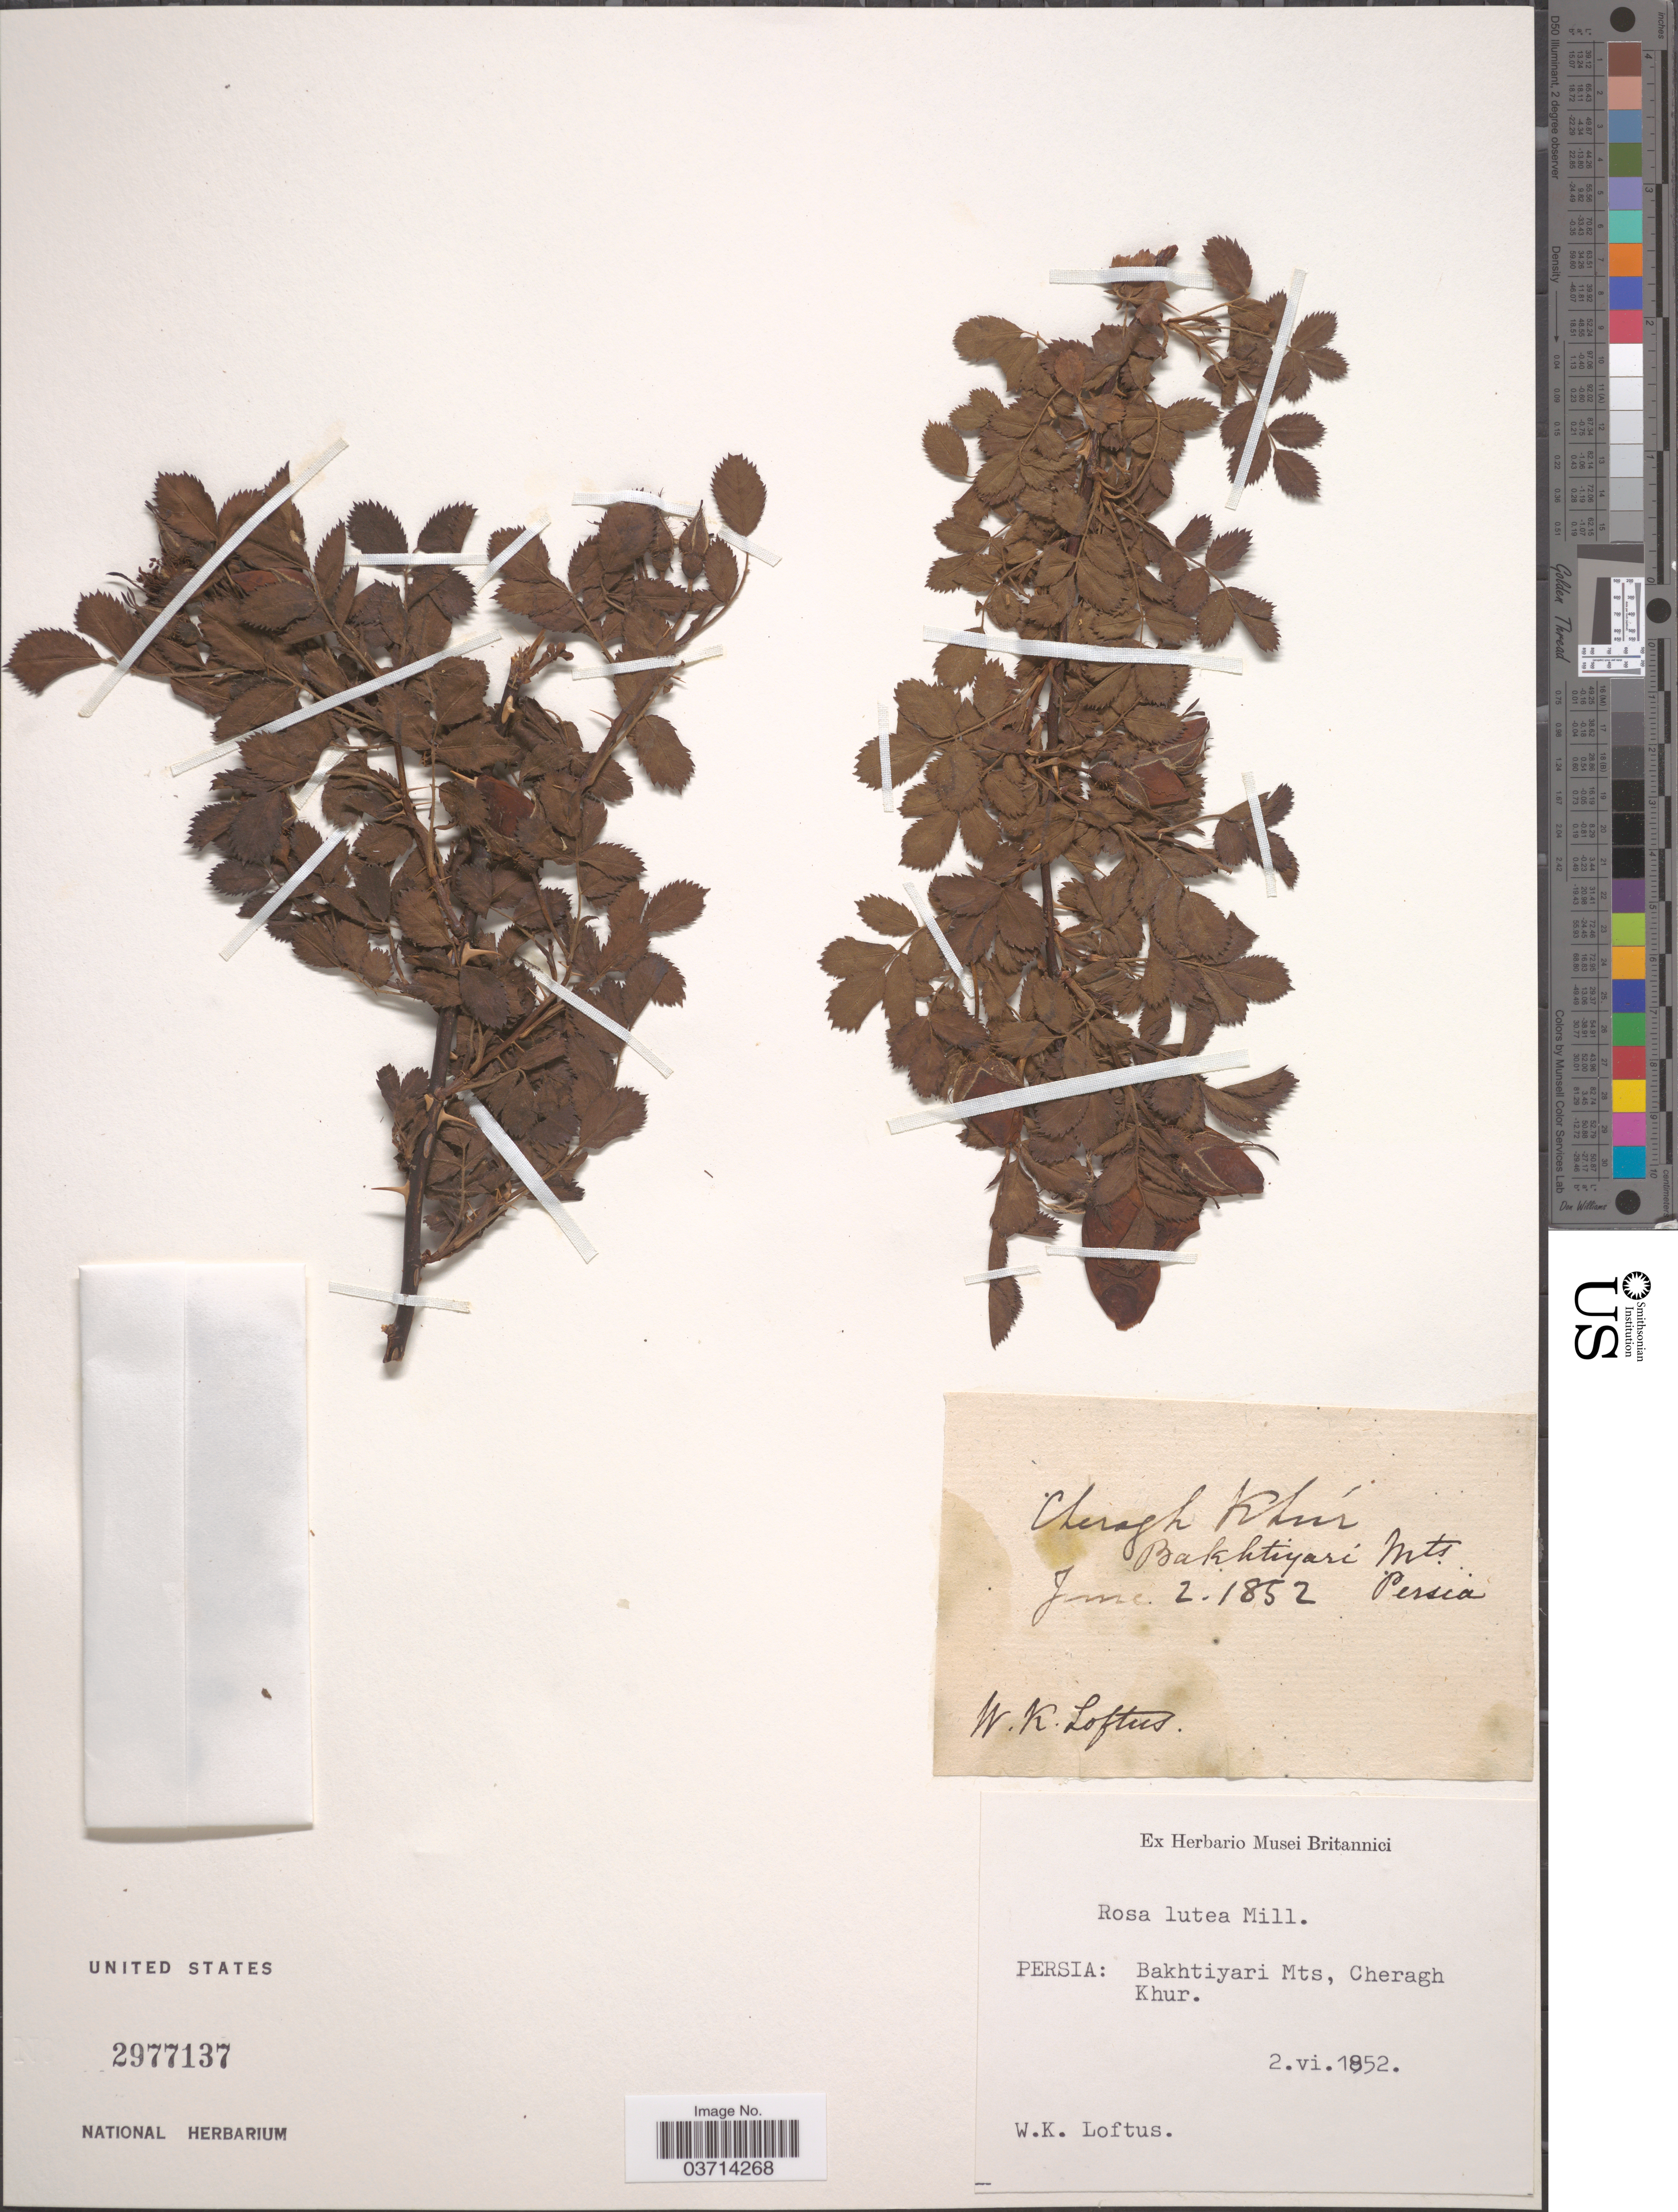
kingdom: Plantae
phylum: Tracheophyta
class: Magnoliopsida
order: Rosales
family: Rosaceae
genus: Rosa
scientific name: Rosa lutea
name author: Mill.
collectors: W. Loftus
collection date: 1852-06-02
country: Iran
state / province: Chahar Mahaal and Bakhtiari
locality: Persia: Bakhtiyari Mts, Cheragh Khur.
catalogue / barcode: US 2977137